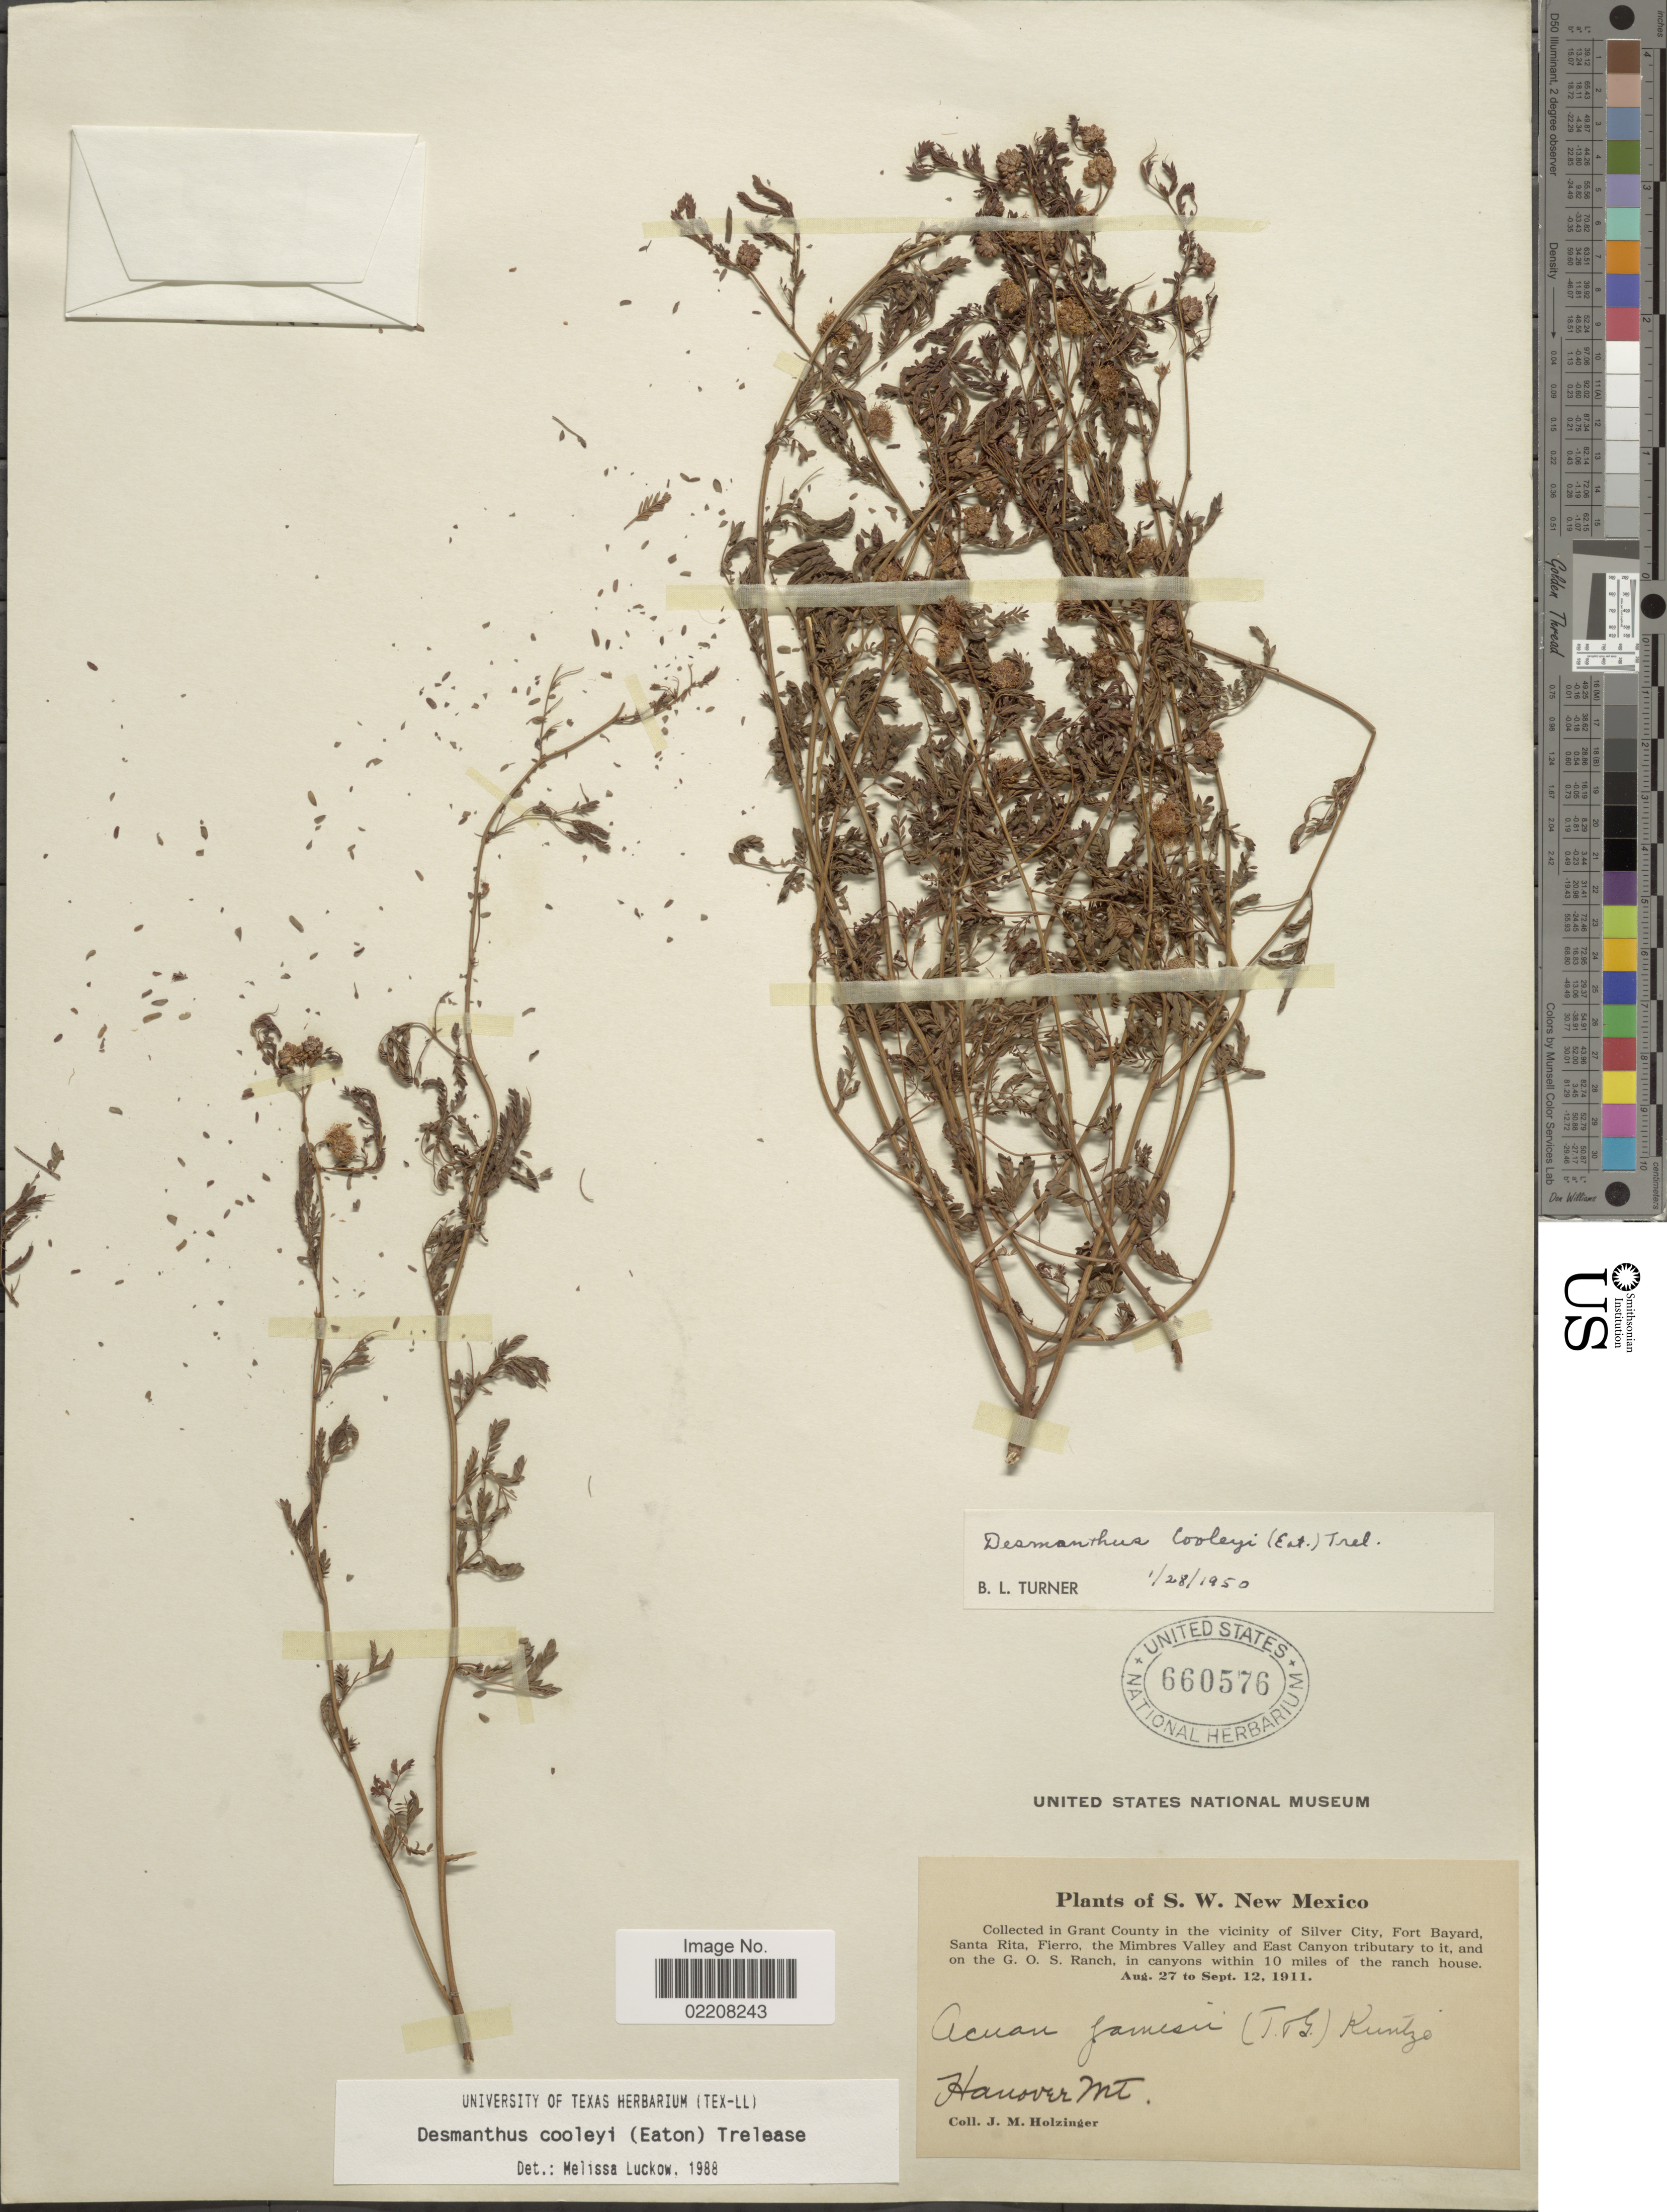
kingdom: Plantae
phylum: Tracheophyta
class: Magnoliopsida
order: Fabales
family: Fabaceae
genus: Desmanthus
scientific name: Desmanthus cooleyi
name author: (Eaton) Trel.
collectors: J. M. Holzinger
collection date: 1911-08-27/1911-09-12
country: United States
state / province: New Mexico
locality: S. W. New Mexico. Grant County in the vicinity of Silver City, Fort Bayard, Santa Rita, Fierro, the Mimbres Valley and East Canyon tributary to it, and on the G. O. S. Ranch, in canyons within 10 miles of the ranch house. Hanover Mt.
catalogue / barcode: US 660576